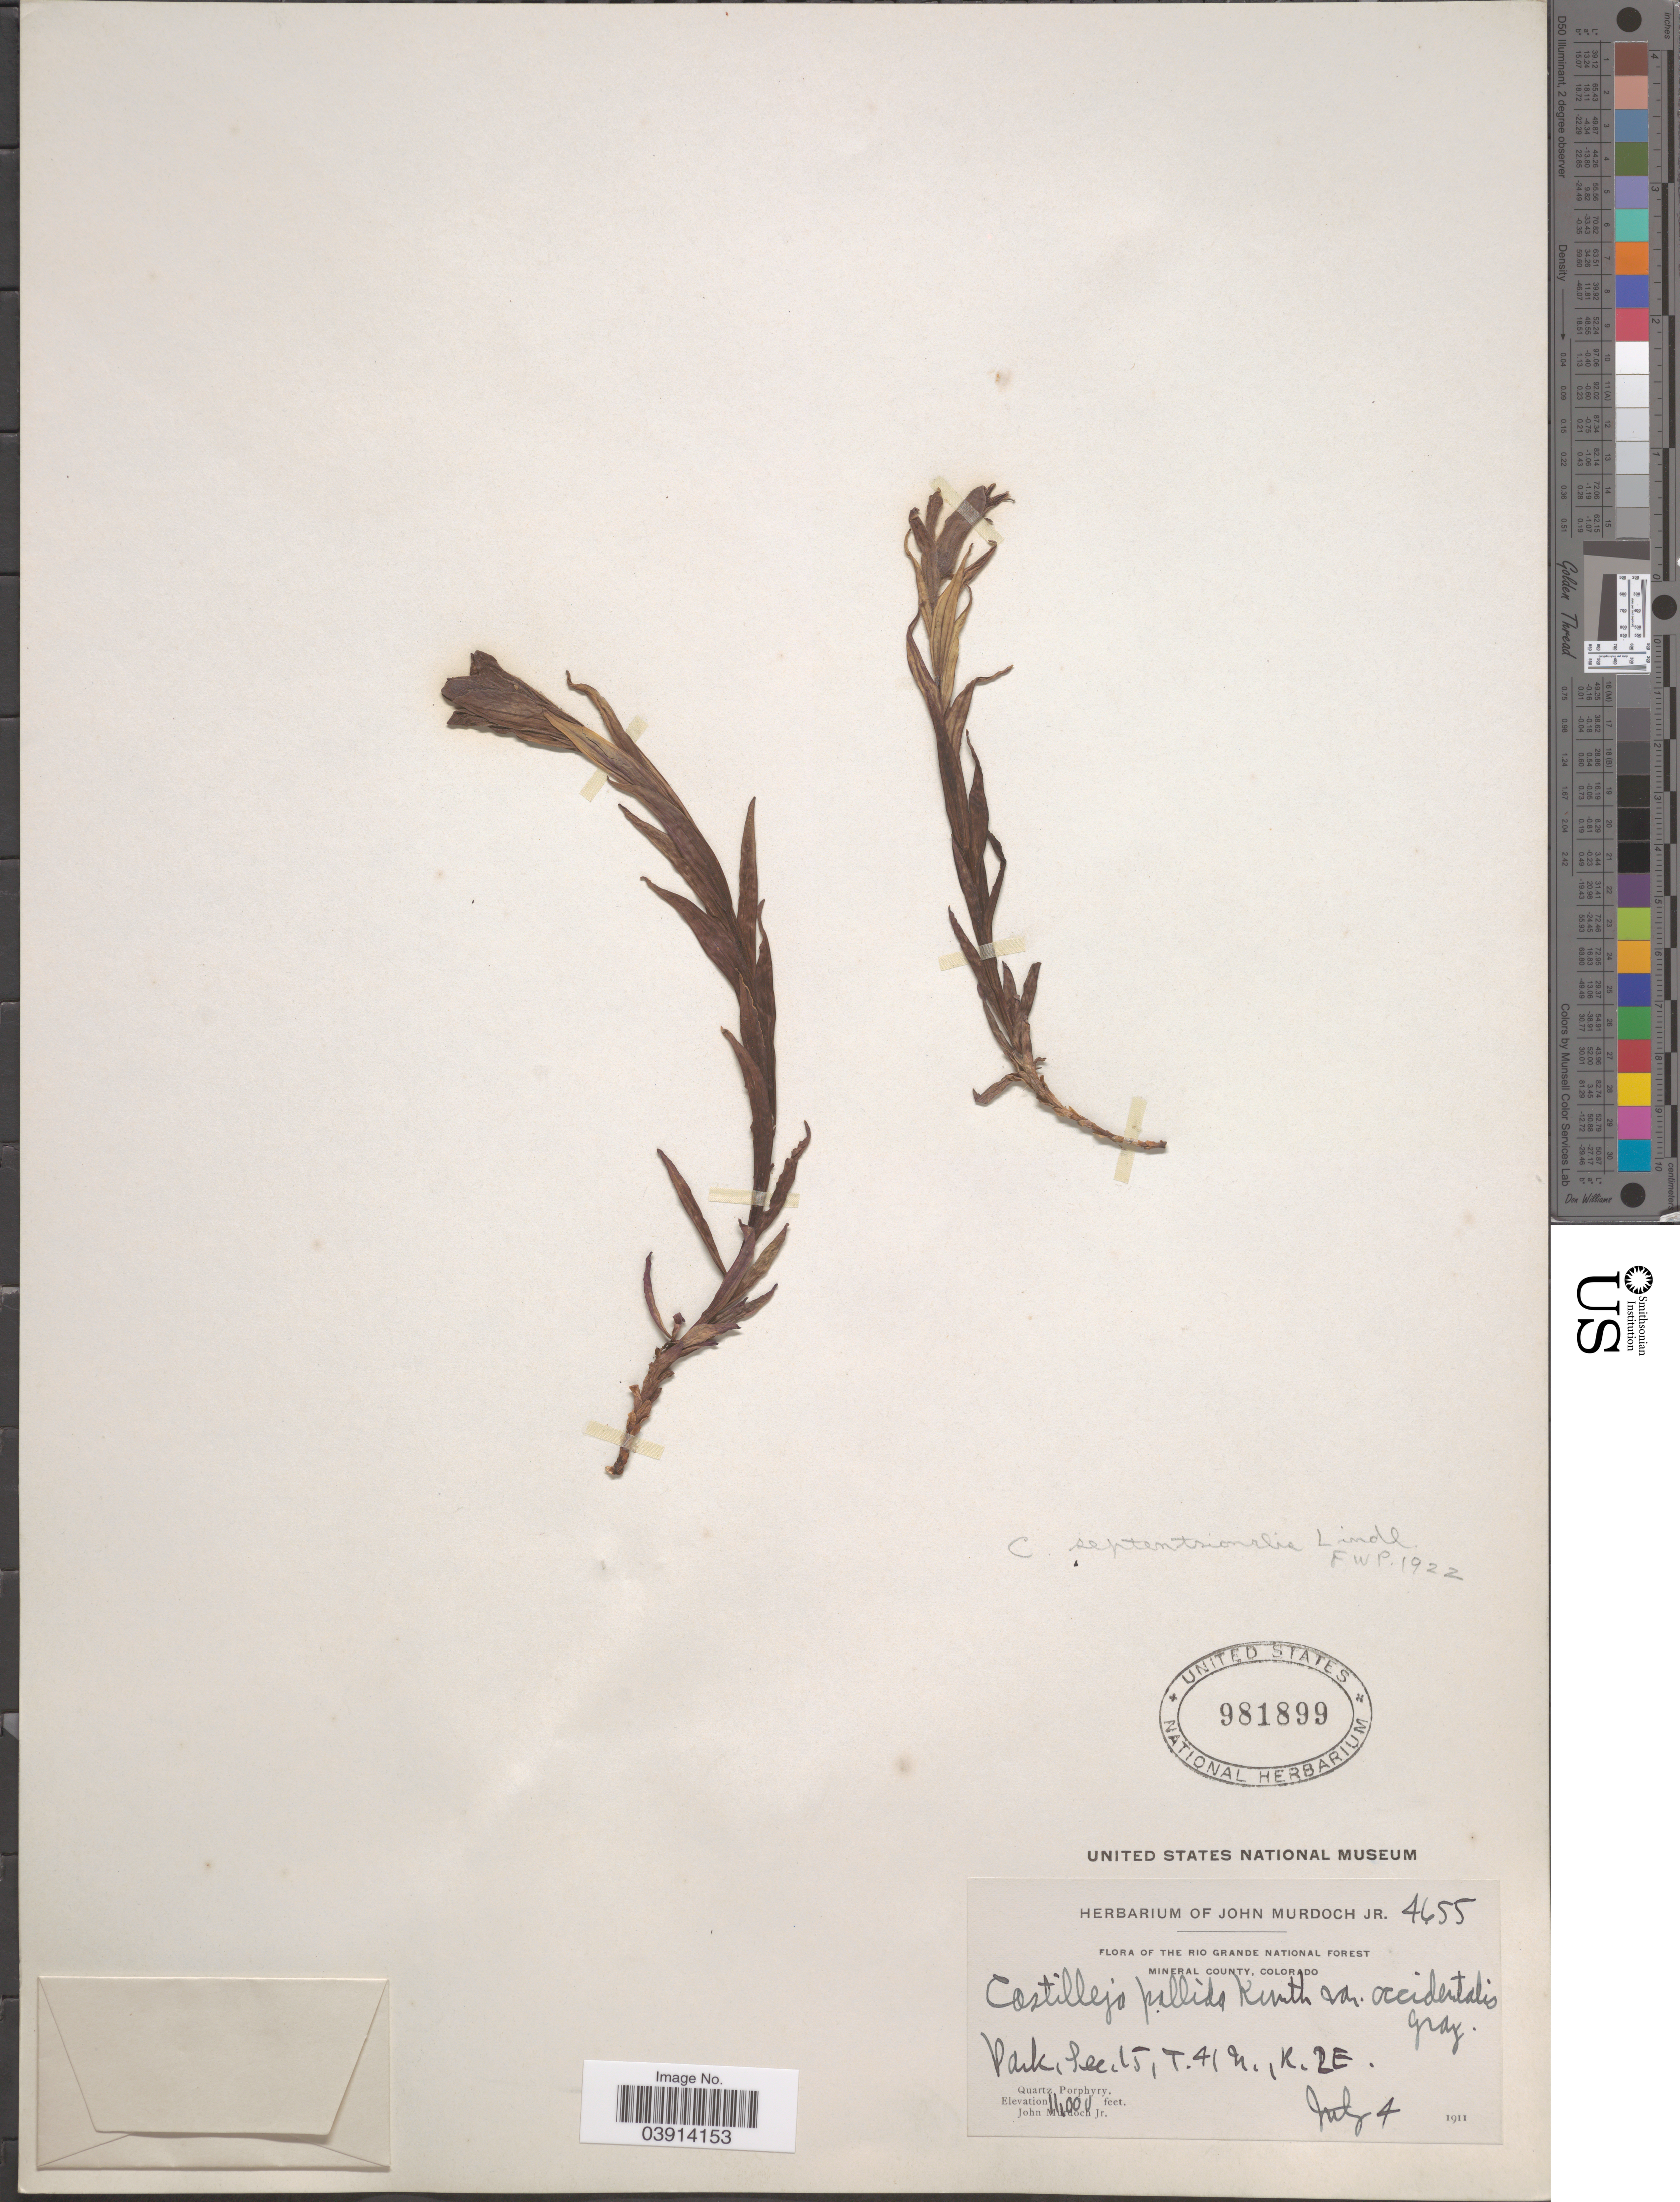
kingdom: Plantae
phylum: Tracheophyta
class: Magnoliopsida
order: Lamiales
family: Orobanchaceae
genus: Castilleja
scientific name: Castilleja septentrionalis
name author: Lindl.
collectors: J. Murdoch Jr.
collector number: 4655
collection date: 1911-07-04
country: United States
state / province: Colorado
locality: The Rio Grande National Forest. Mineral County. Park, Sec. 15, T.41 N., R. 2E. Quartz Porphyry.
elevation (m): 3353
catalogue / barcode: US 981899